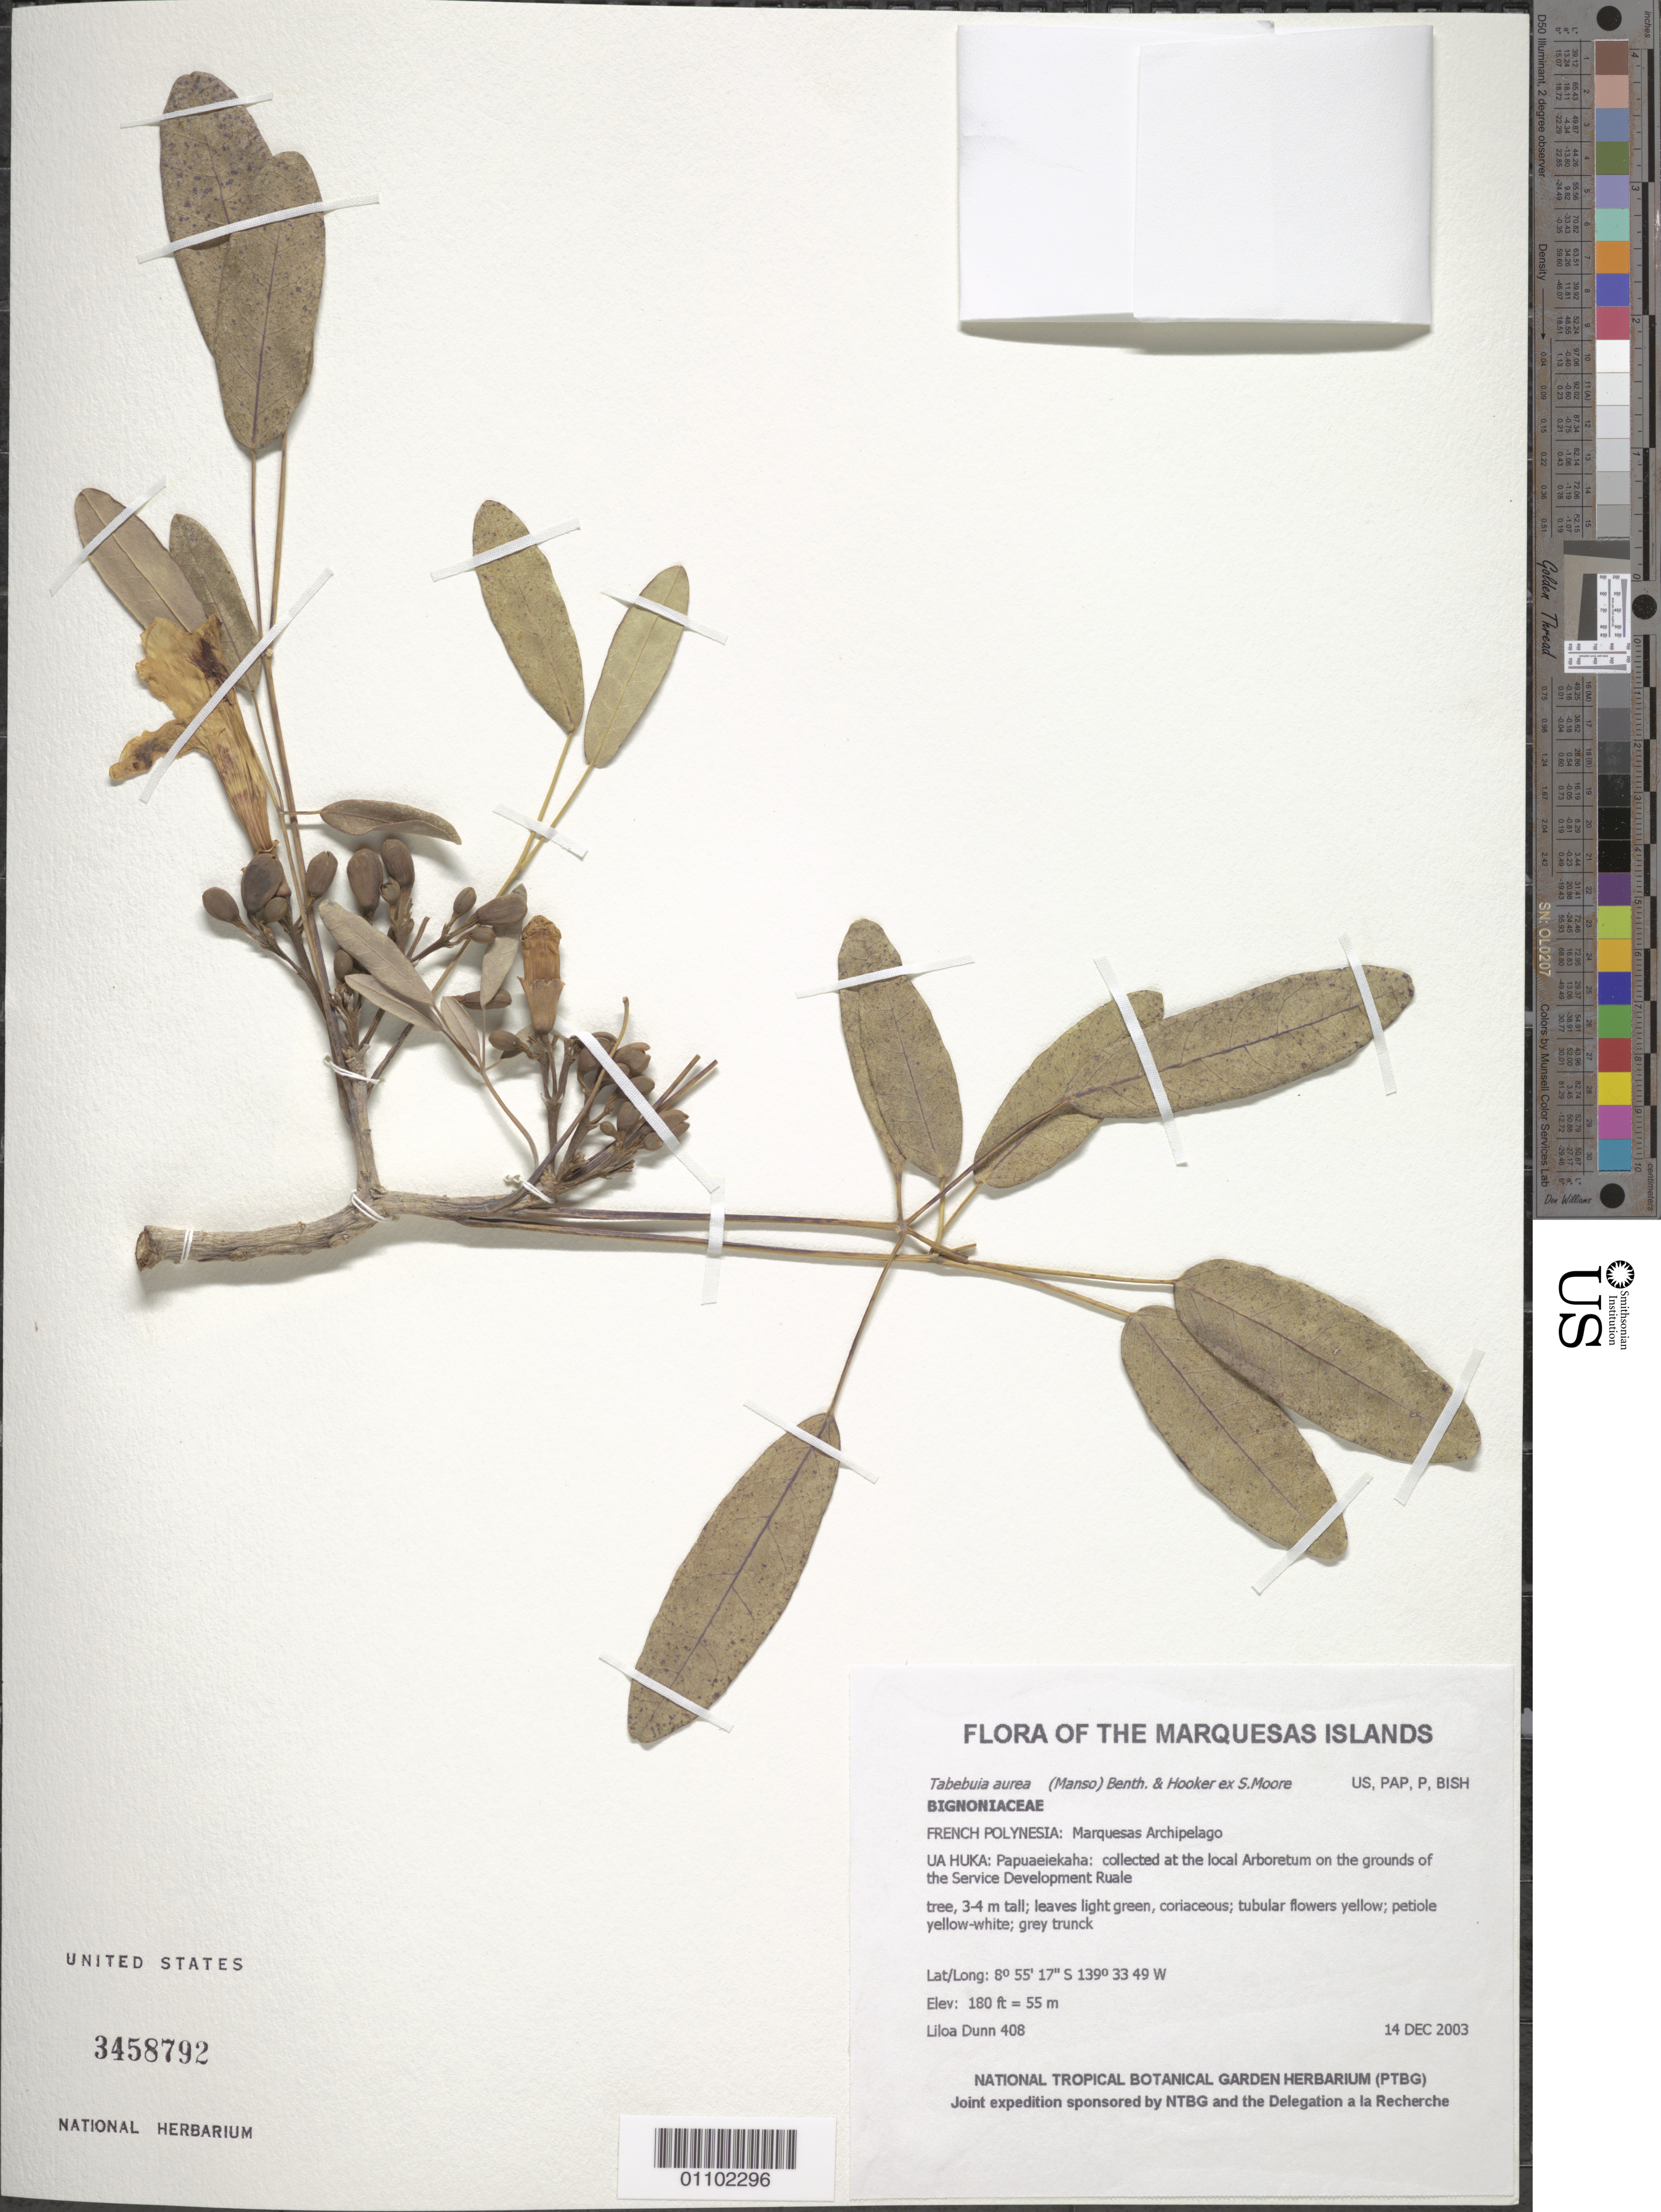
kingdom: Plantae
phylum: Tracheophyta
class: Magnoliopsida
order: Lamiales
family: Bignoniaceae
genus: Tabebuia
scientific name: Tabebuia aurea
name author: (Silva Manso) Benth. & Hook. f. ex S. Moore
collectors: L. Dunn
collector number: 408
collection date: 2003-12-14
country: French Polynesia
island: Ua Huka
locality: Papuaeiekaha: collected at the local Arboretum on the grounds of the Service Development Ruale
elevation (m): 55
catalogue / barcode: US 3458792